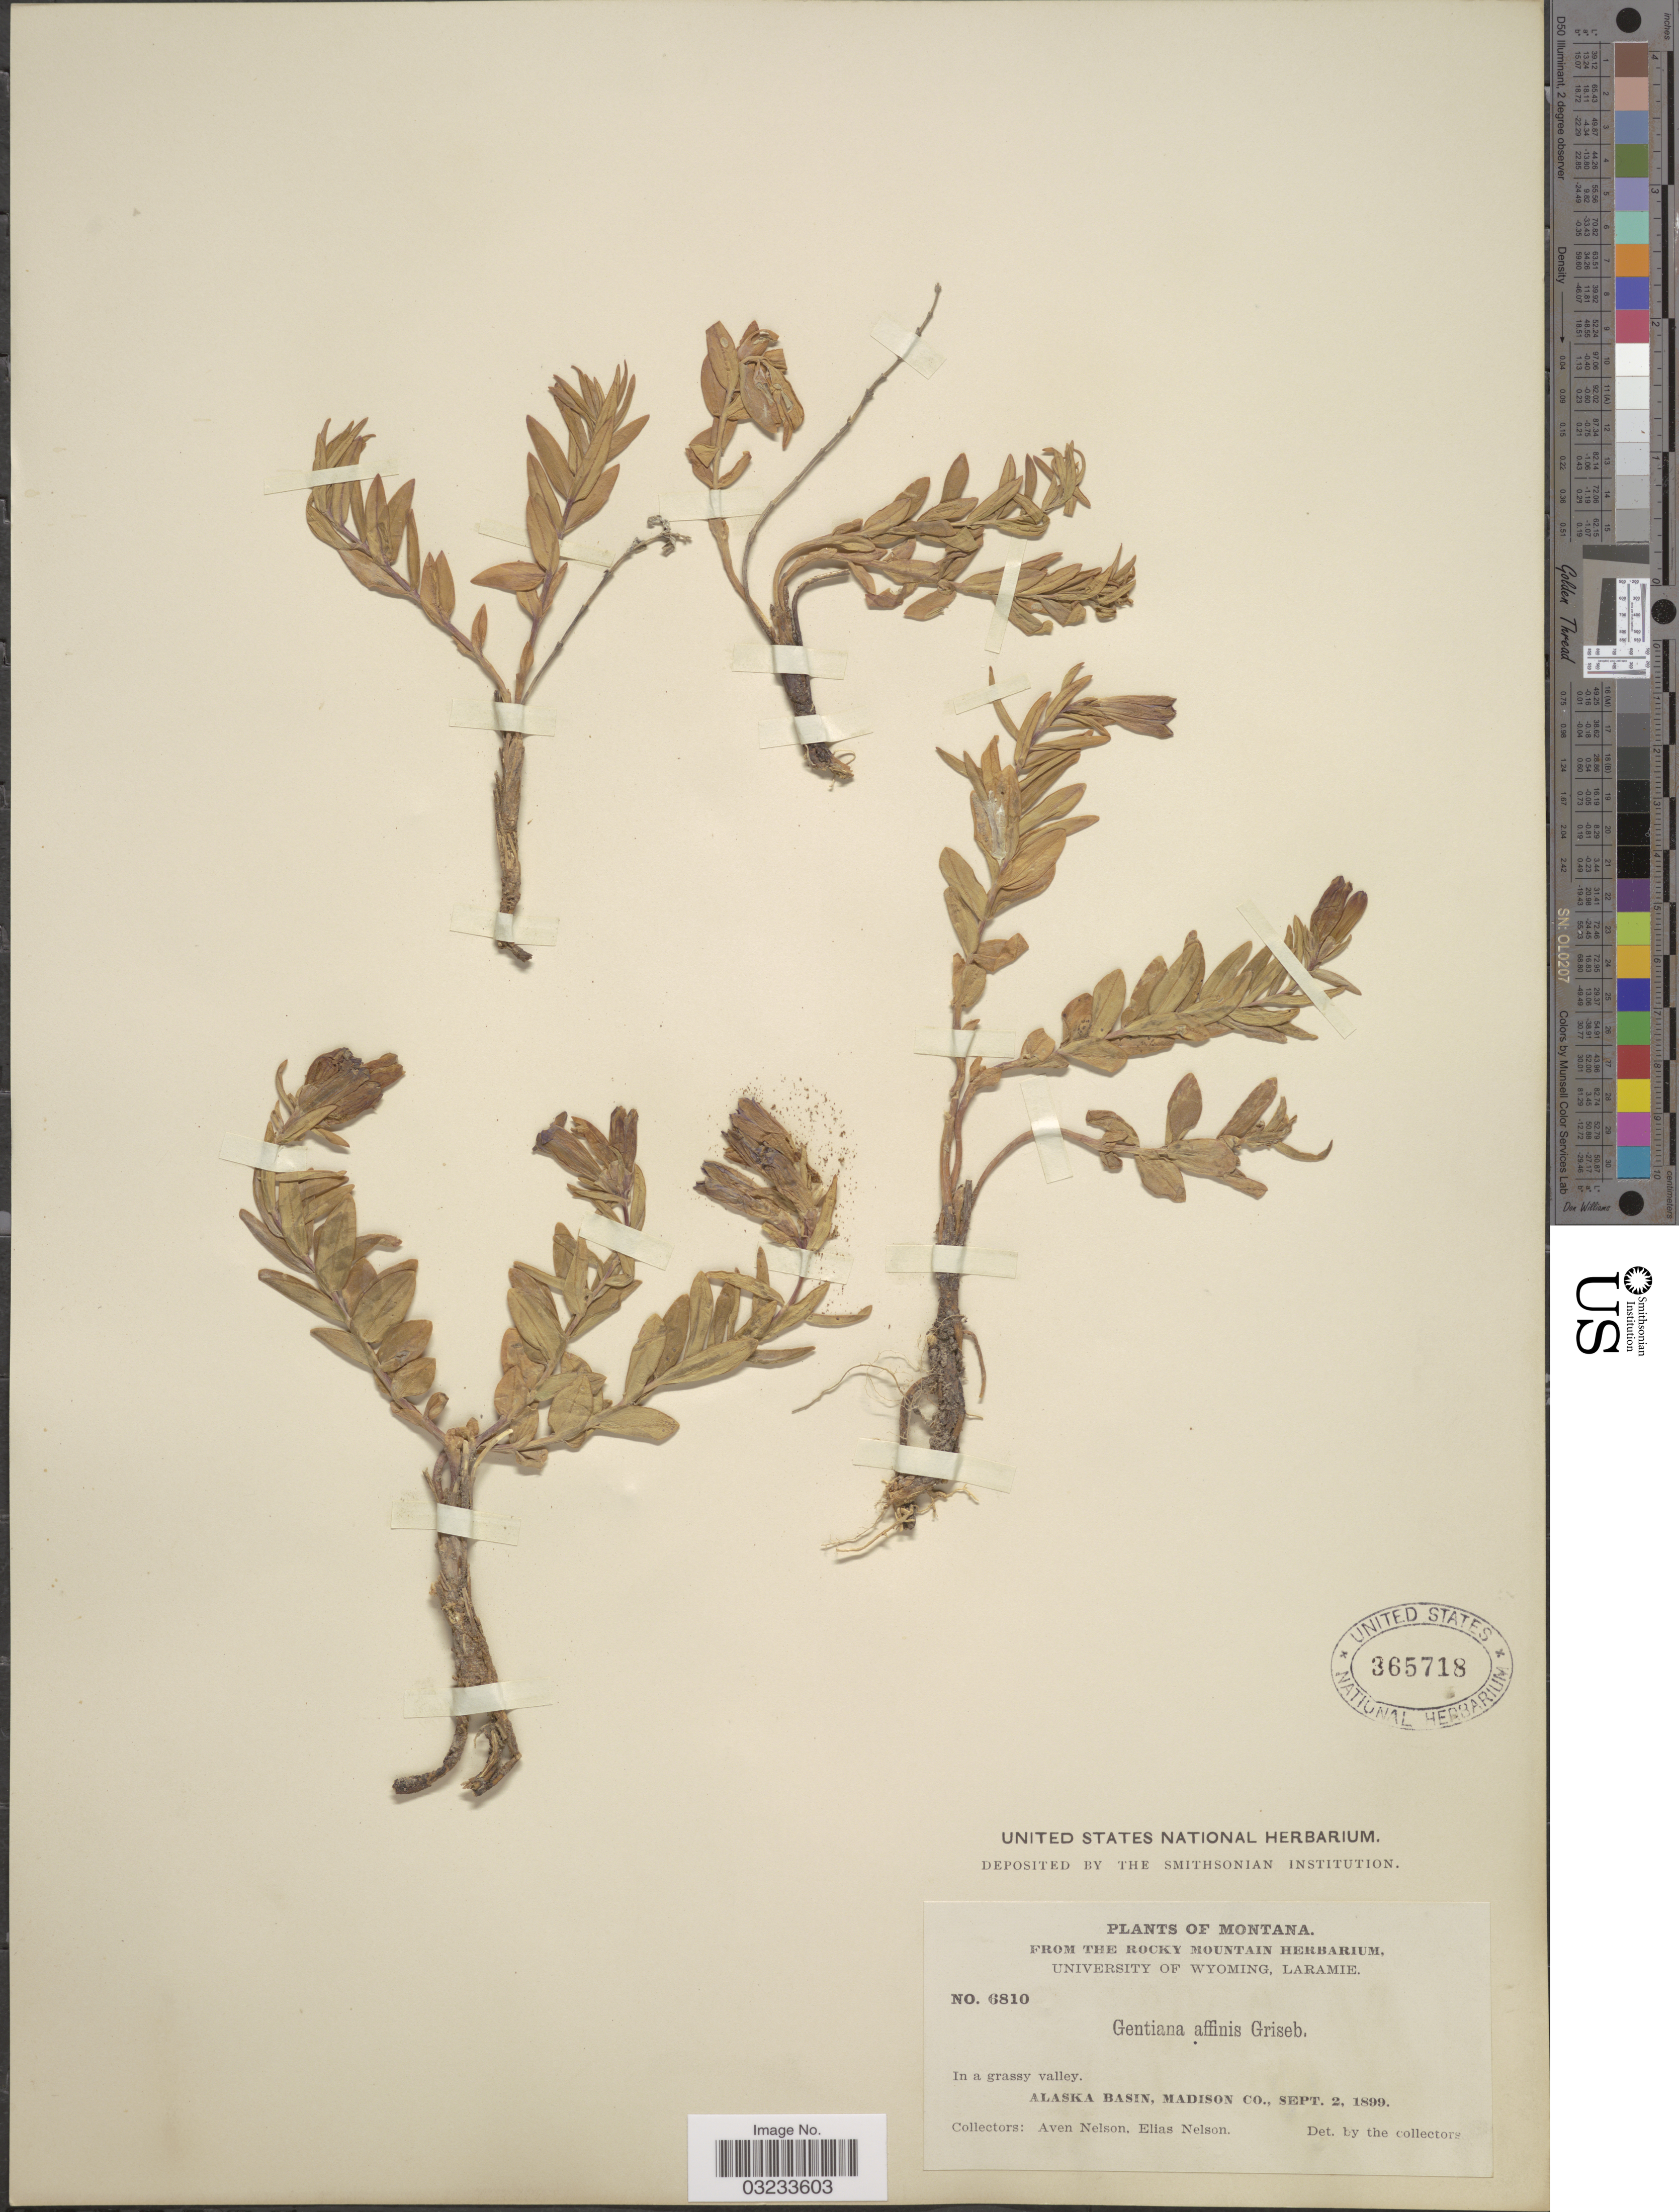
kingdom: Plantae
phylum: Tracheophyta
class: Magnoliopsida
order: Gentianales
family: Gentianaceae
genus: Gentiana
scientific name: Gentiana affinis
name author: Griseb.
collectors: A. Nelson & E. Nelson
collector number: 6810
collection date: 1899-09-02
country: United States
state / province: Montana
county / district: Madison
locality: Alaska Basin.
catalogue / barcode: US 365718